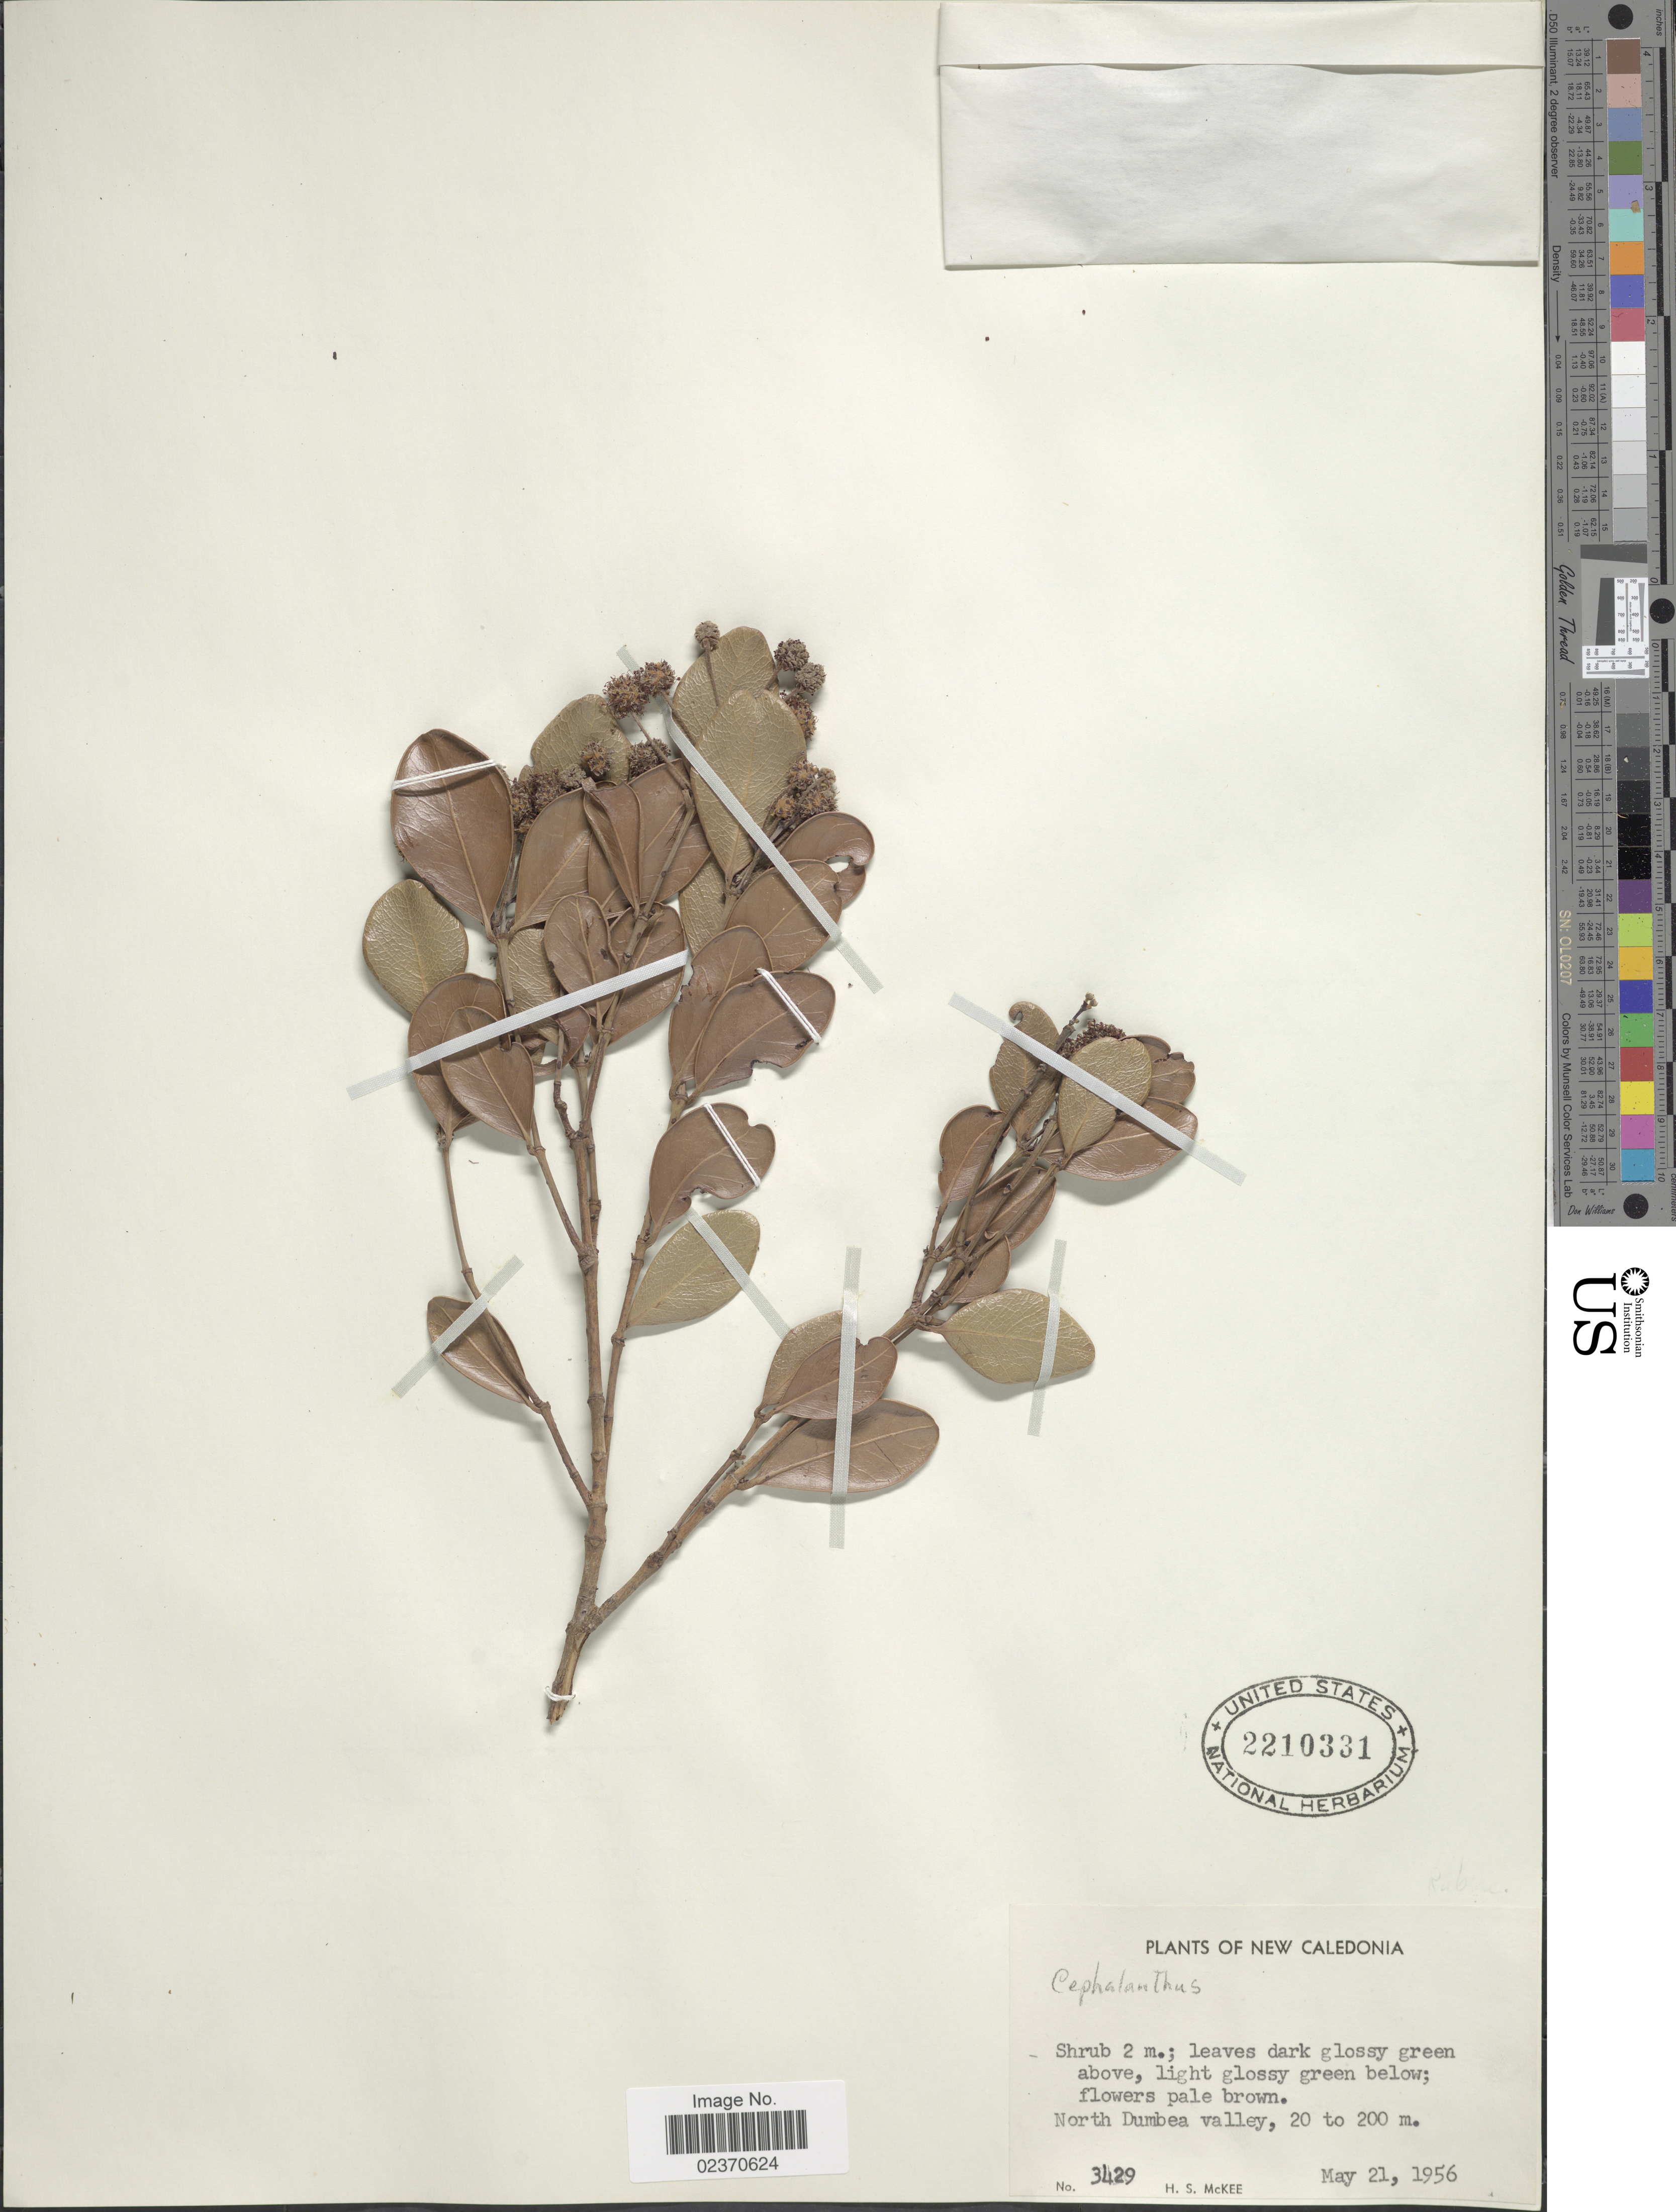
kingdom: Plantae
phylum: Tracheophyta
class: Magnoliopsida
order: Gentianales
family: Rubiaceae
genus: Cephalanthus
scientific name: Cephalanthus sp.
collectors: H. S. McKee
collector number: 3429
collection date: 1956-05-21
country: New Caledonia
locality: North Dumbea valley, New Caledonia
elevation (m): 20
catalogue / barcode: US 2210331